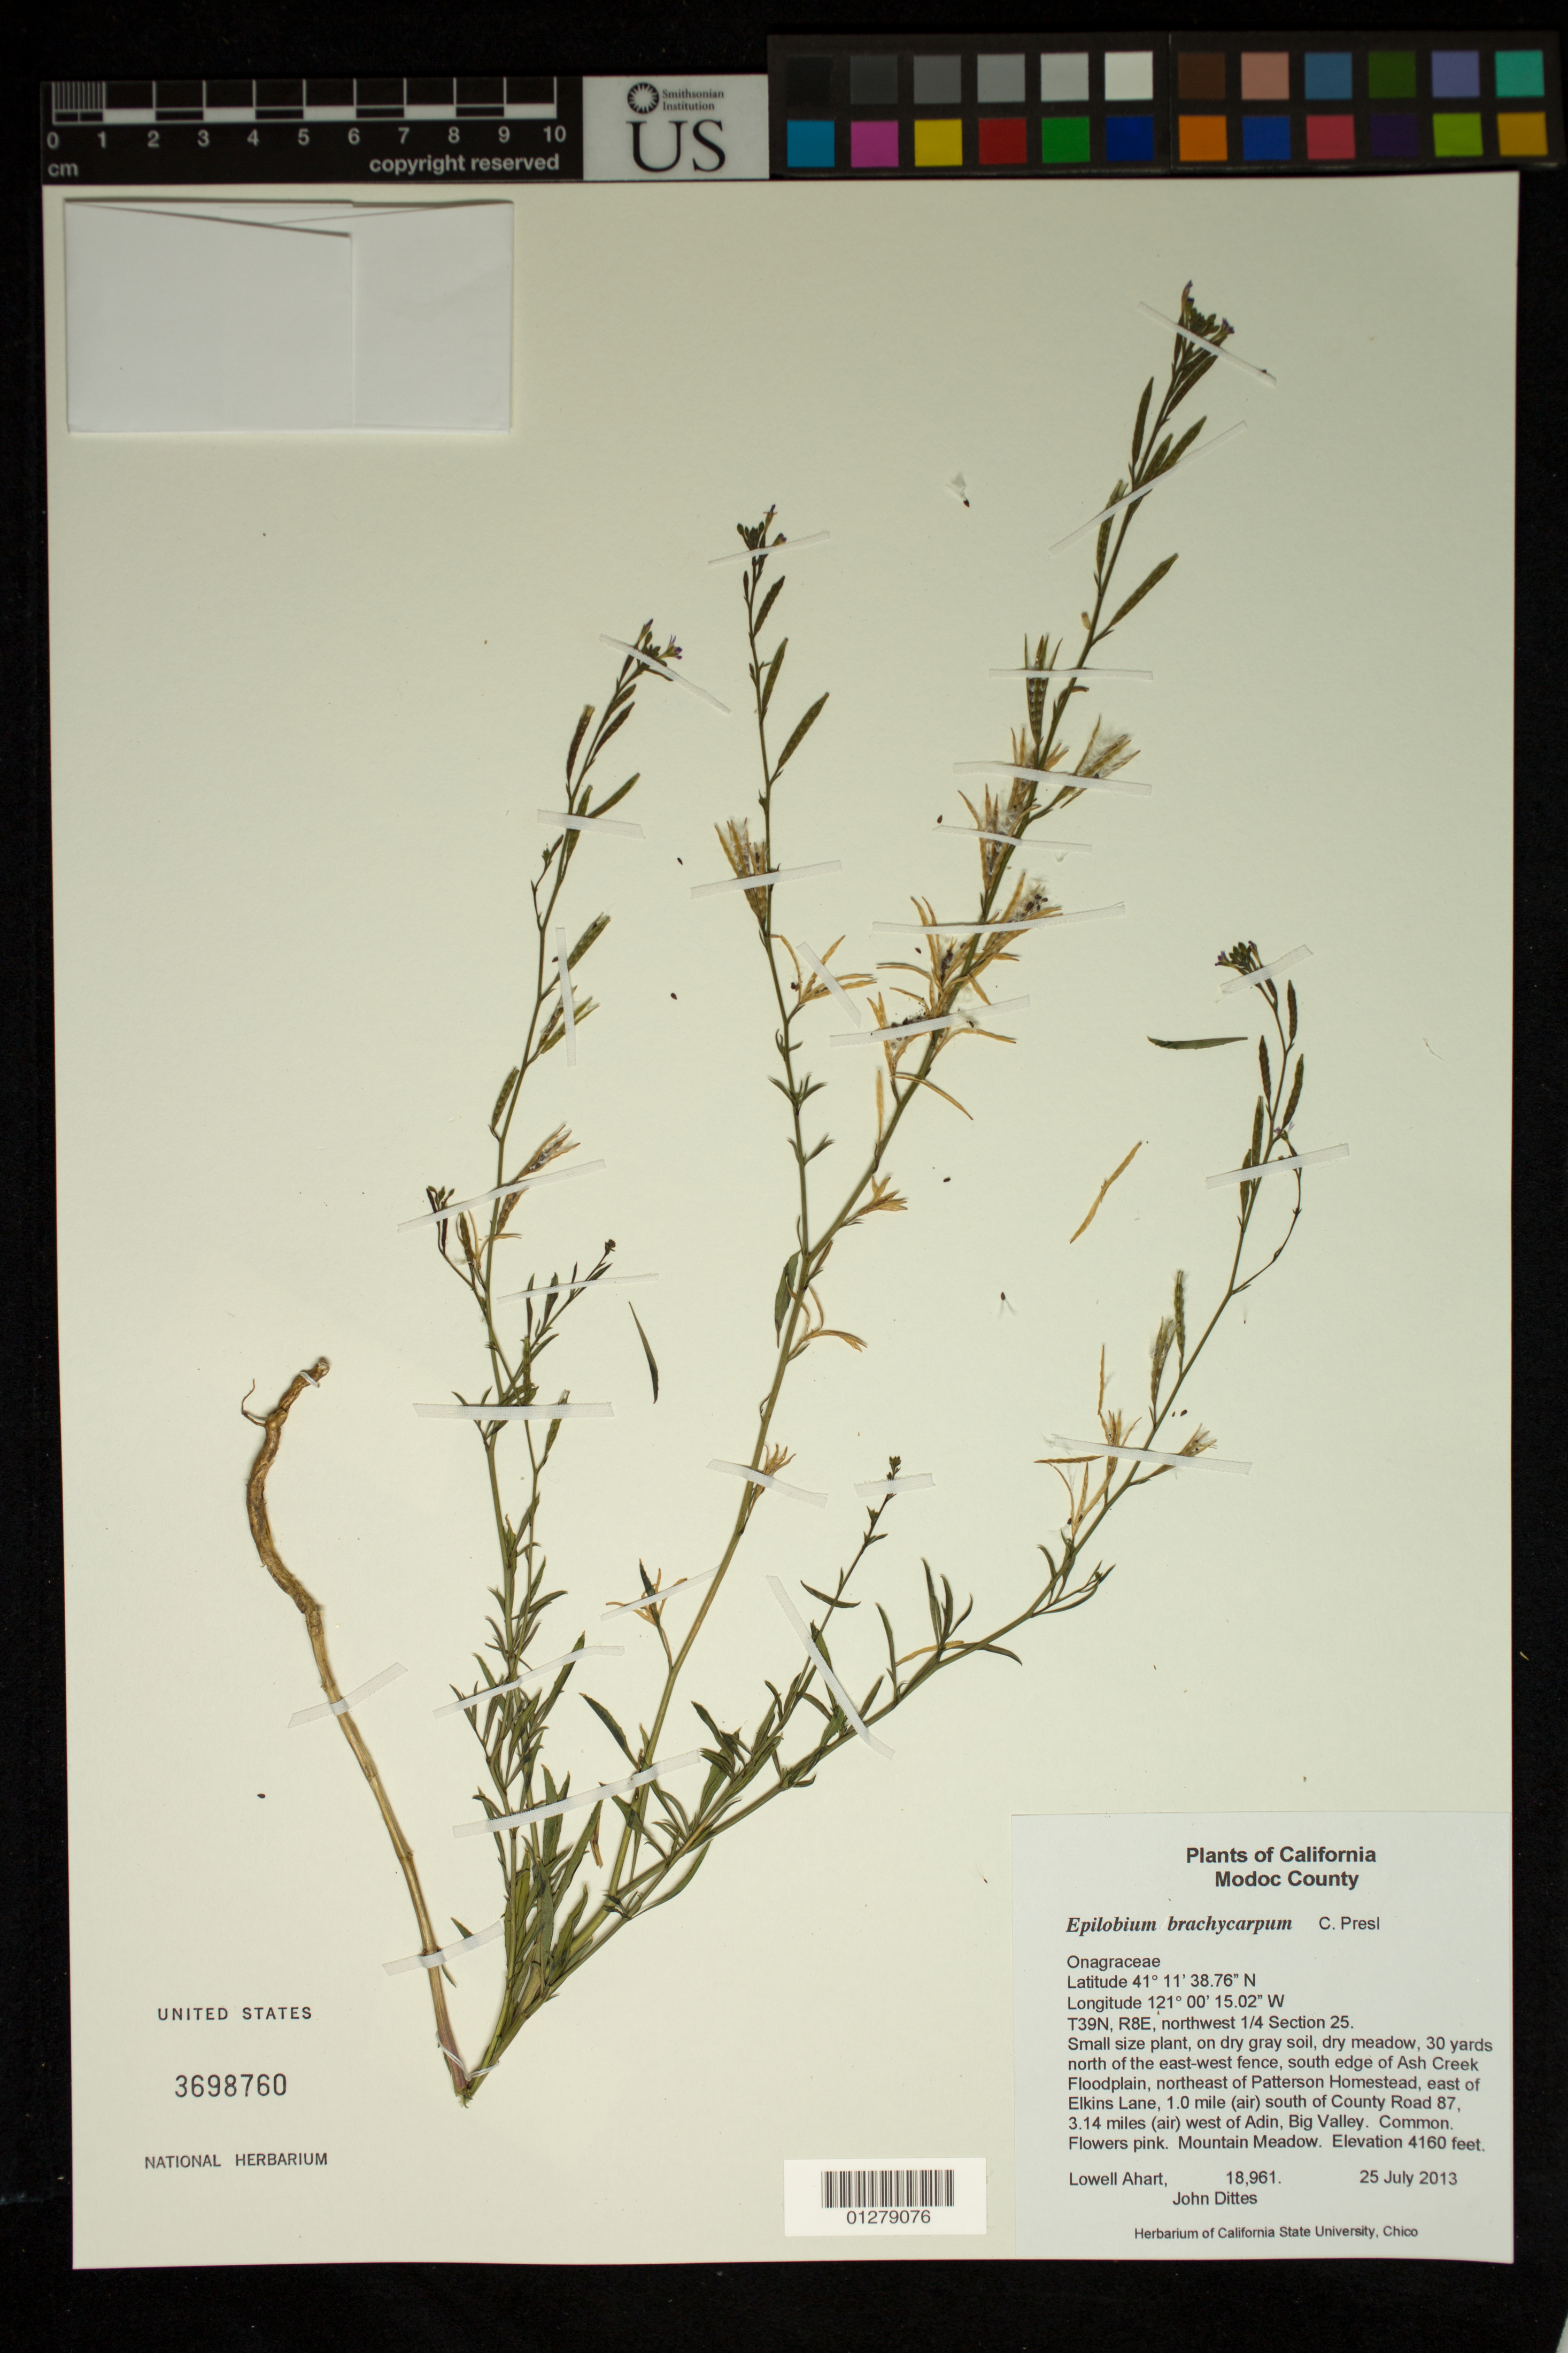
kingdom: Plantae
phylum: Tracheophyta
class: Magnoliopsida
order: Myrtales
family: Onagraceae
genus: Epilobium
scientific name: Epilobium brachycarpum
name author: C. Presl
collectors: L. Ahart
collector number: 18961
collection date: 2013-07-25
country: United States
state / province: California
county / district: Modoc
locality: Northeast of Patterson Homestead, east of Elkins Lane, 1.0 mile (air) est of Adin, Big Valley, south edge of Ash Creek Flookplain. T39N, R8E, northwest 1/4 section 25.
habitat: Dry mountain meadow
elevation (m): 1268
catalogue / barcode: US 3698760